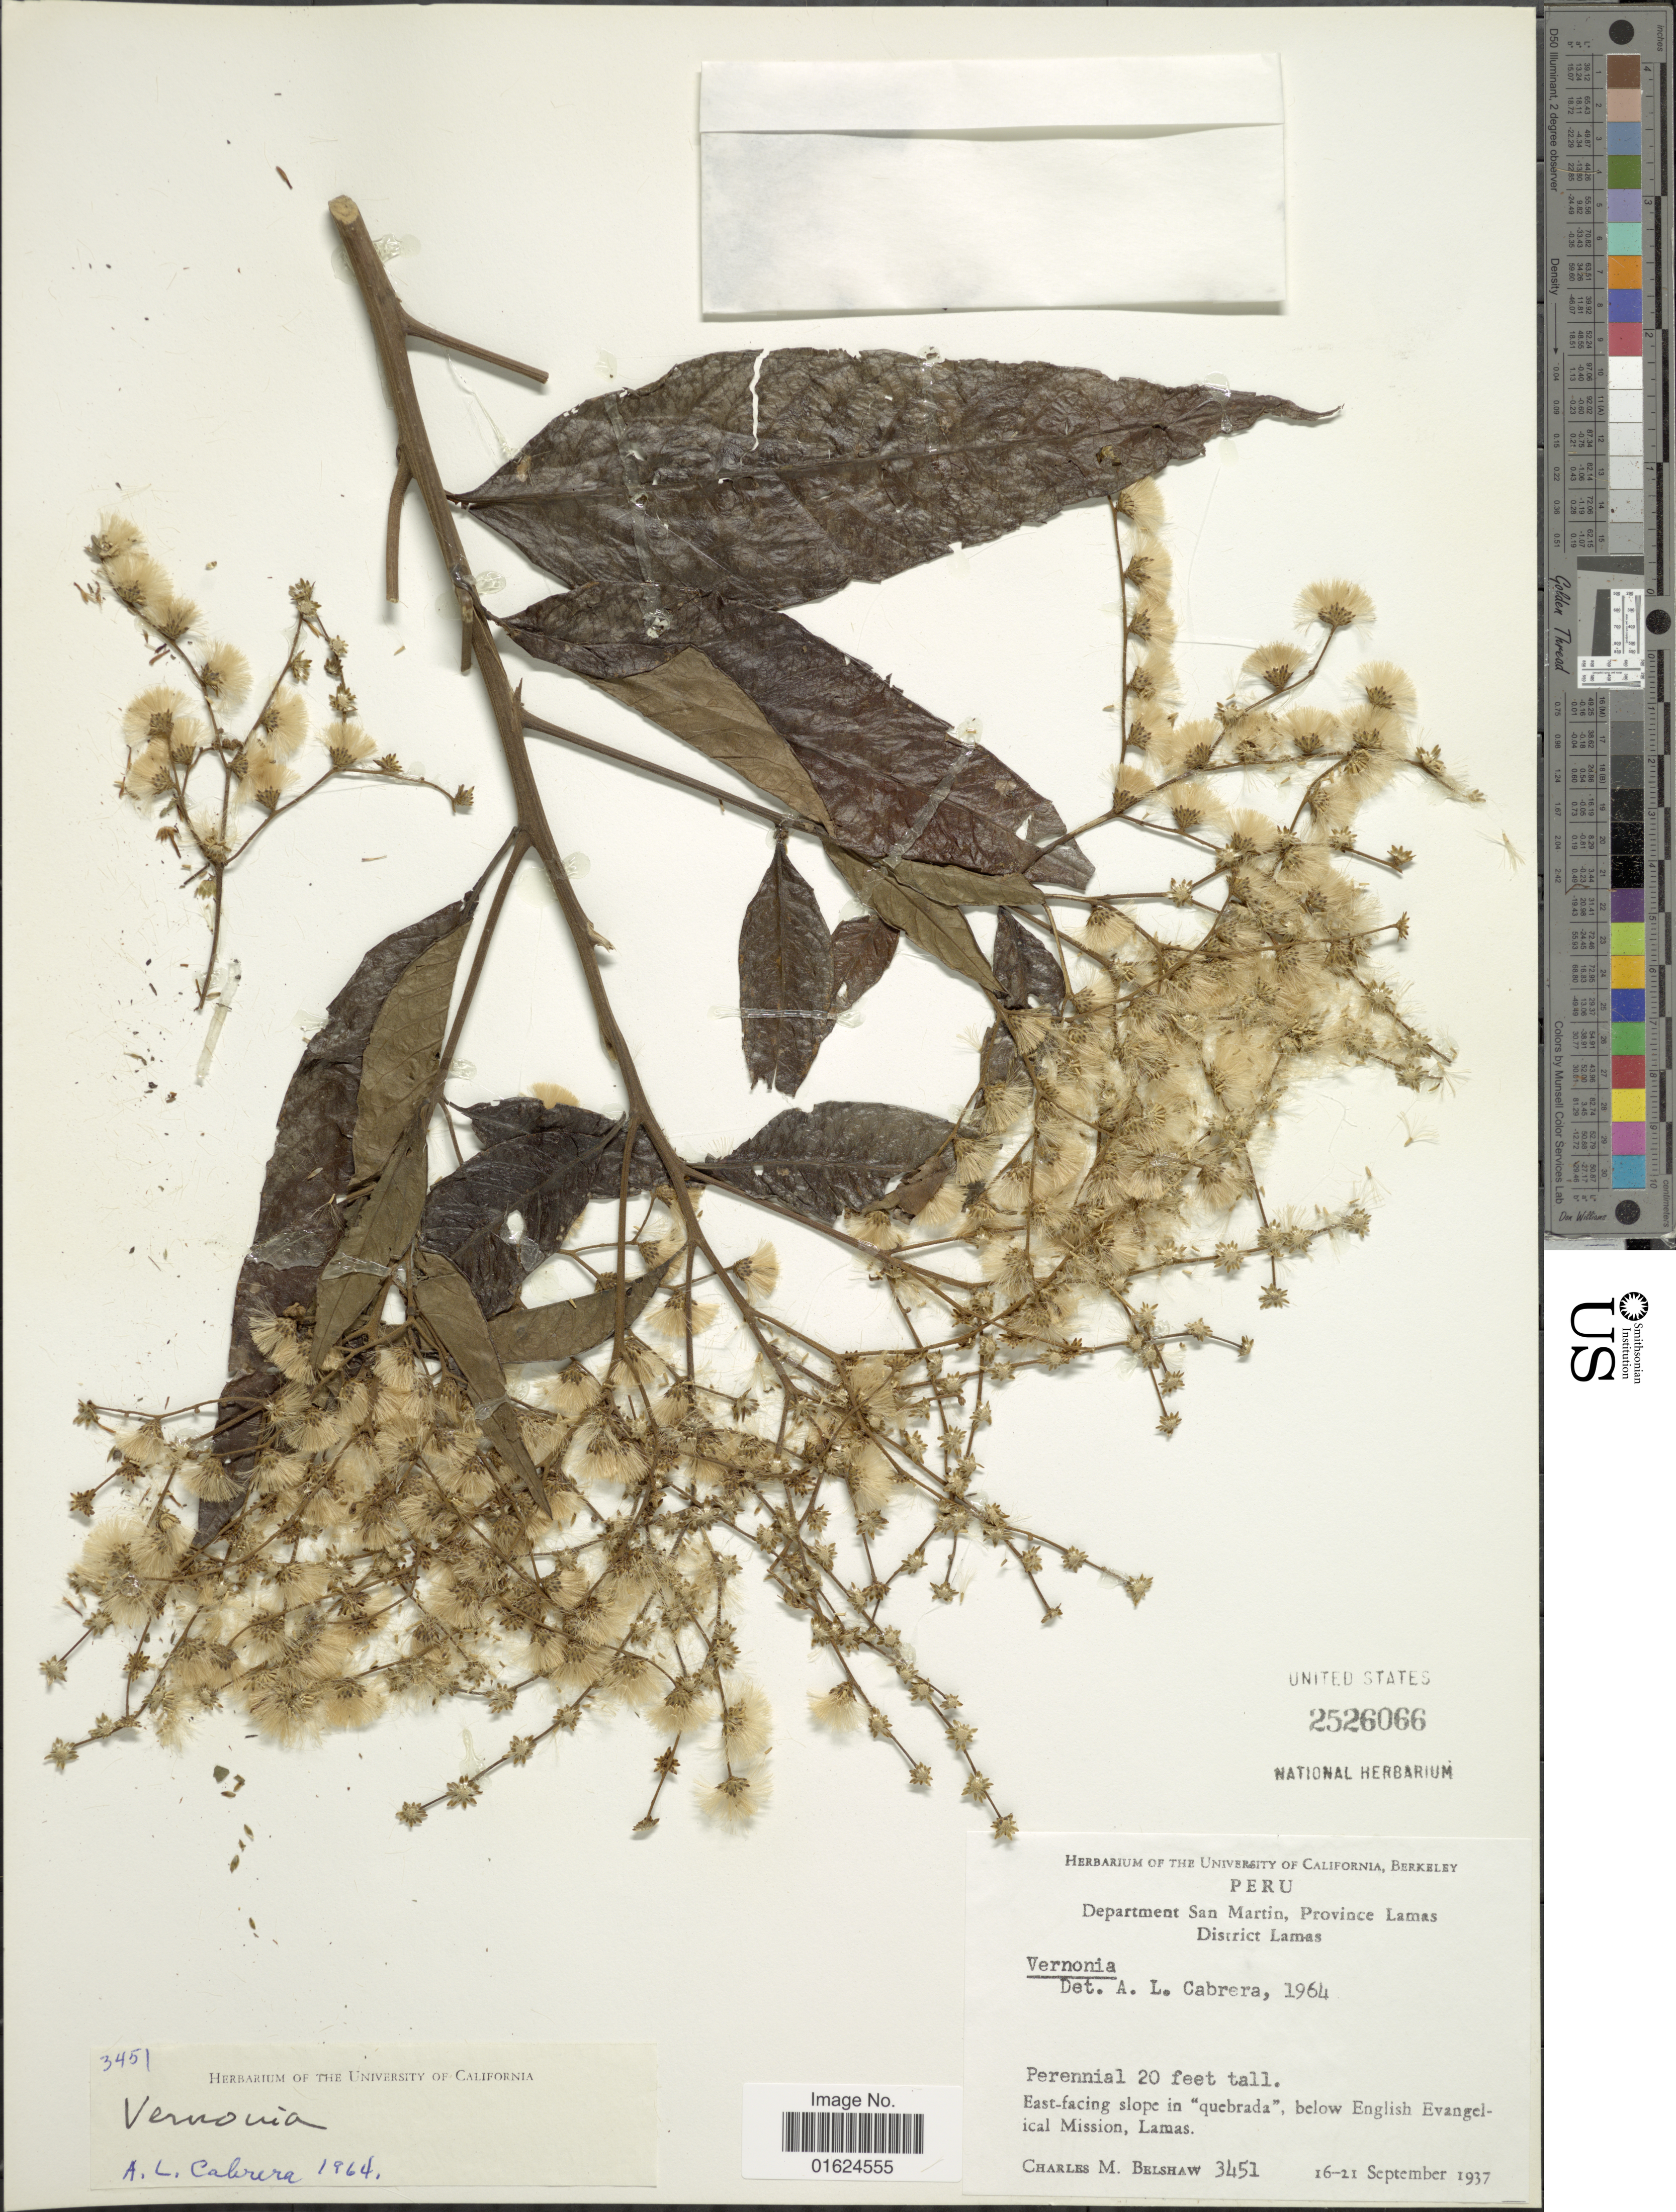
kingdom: Plantae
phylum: Tracheophyta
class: Magnoliopsida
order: Asterales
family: Asteraceae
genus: Vernonanthura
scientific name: Vernonanthura patens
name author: (Kunth) H. Rob.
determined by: Renon, Polla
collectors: C. Shaw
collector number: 3451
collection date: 1937-09-16/1937-09-21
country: Peru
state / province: San Martín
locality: Department of San Martin, Province Lamas, District Lamas, East-facing slope in 'quebrada', below English Evangelical Mission, Lamas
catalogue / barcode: US 2526066